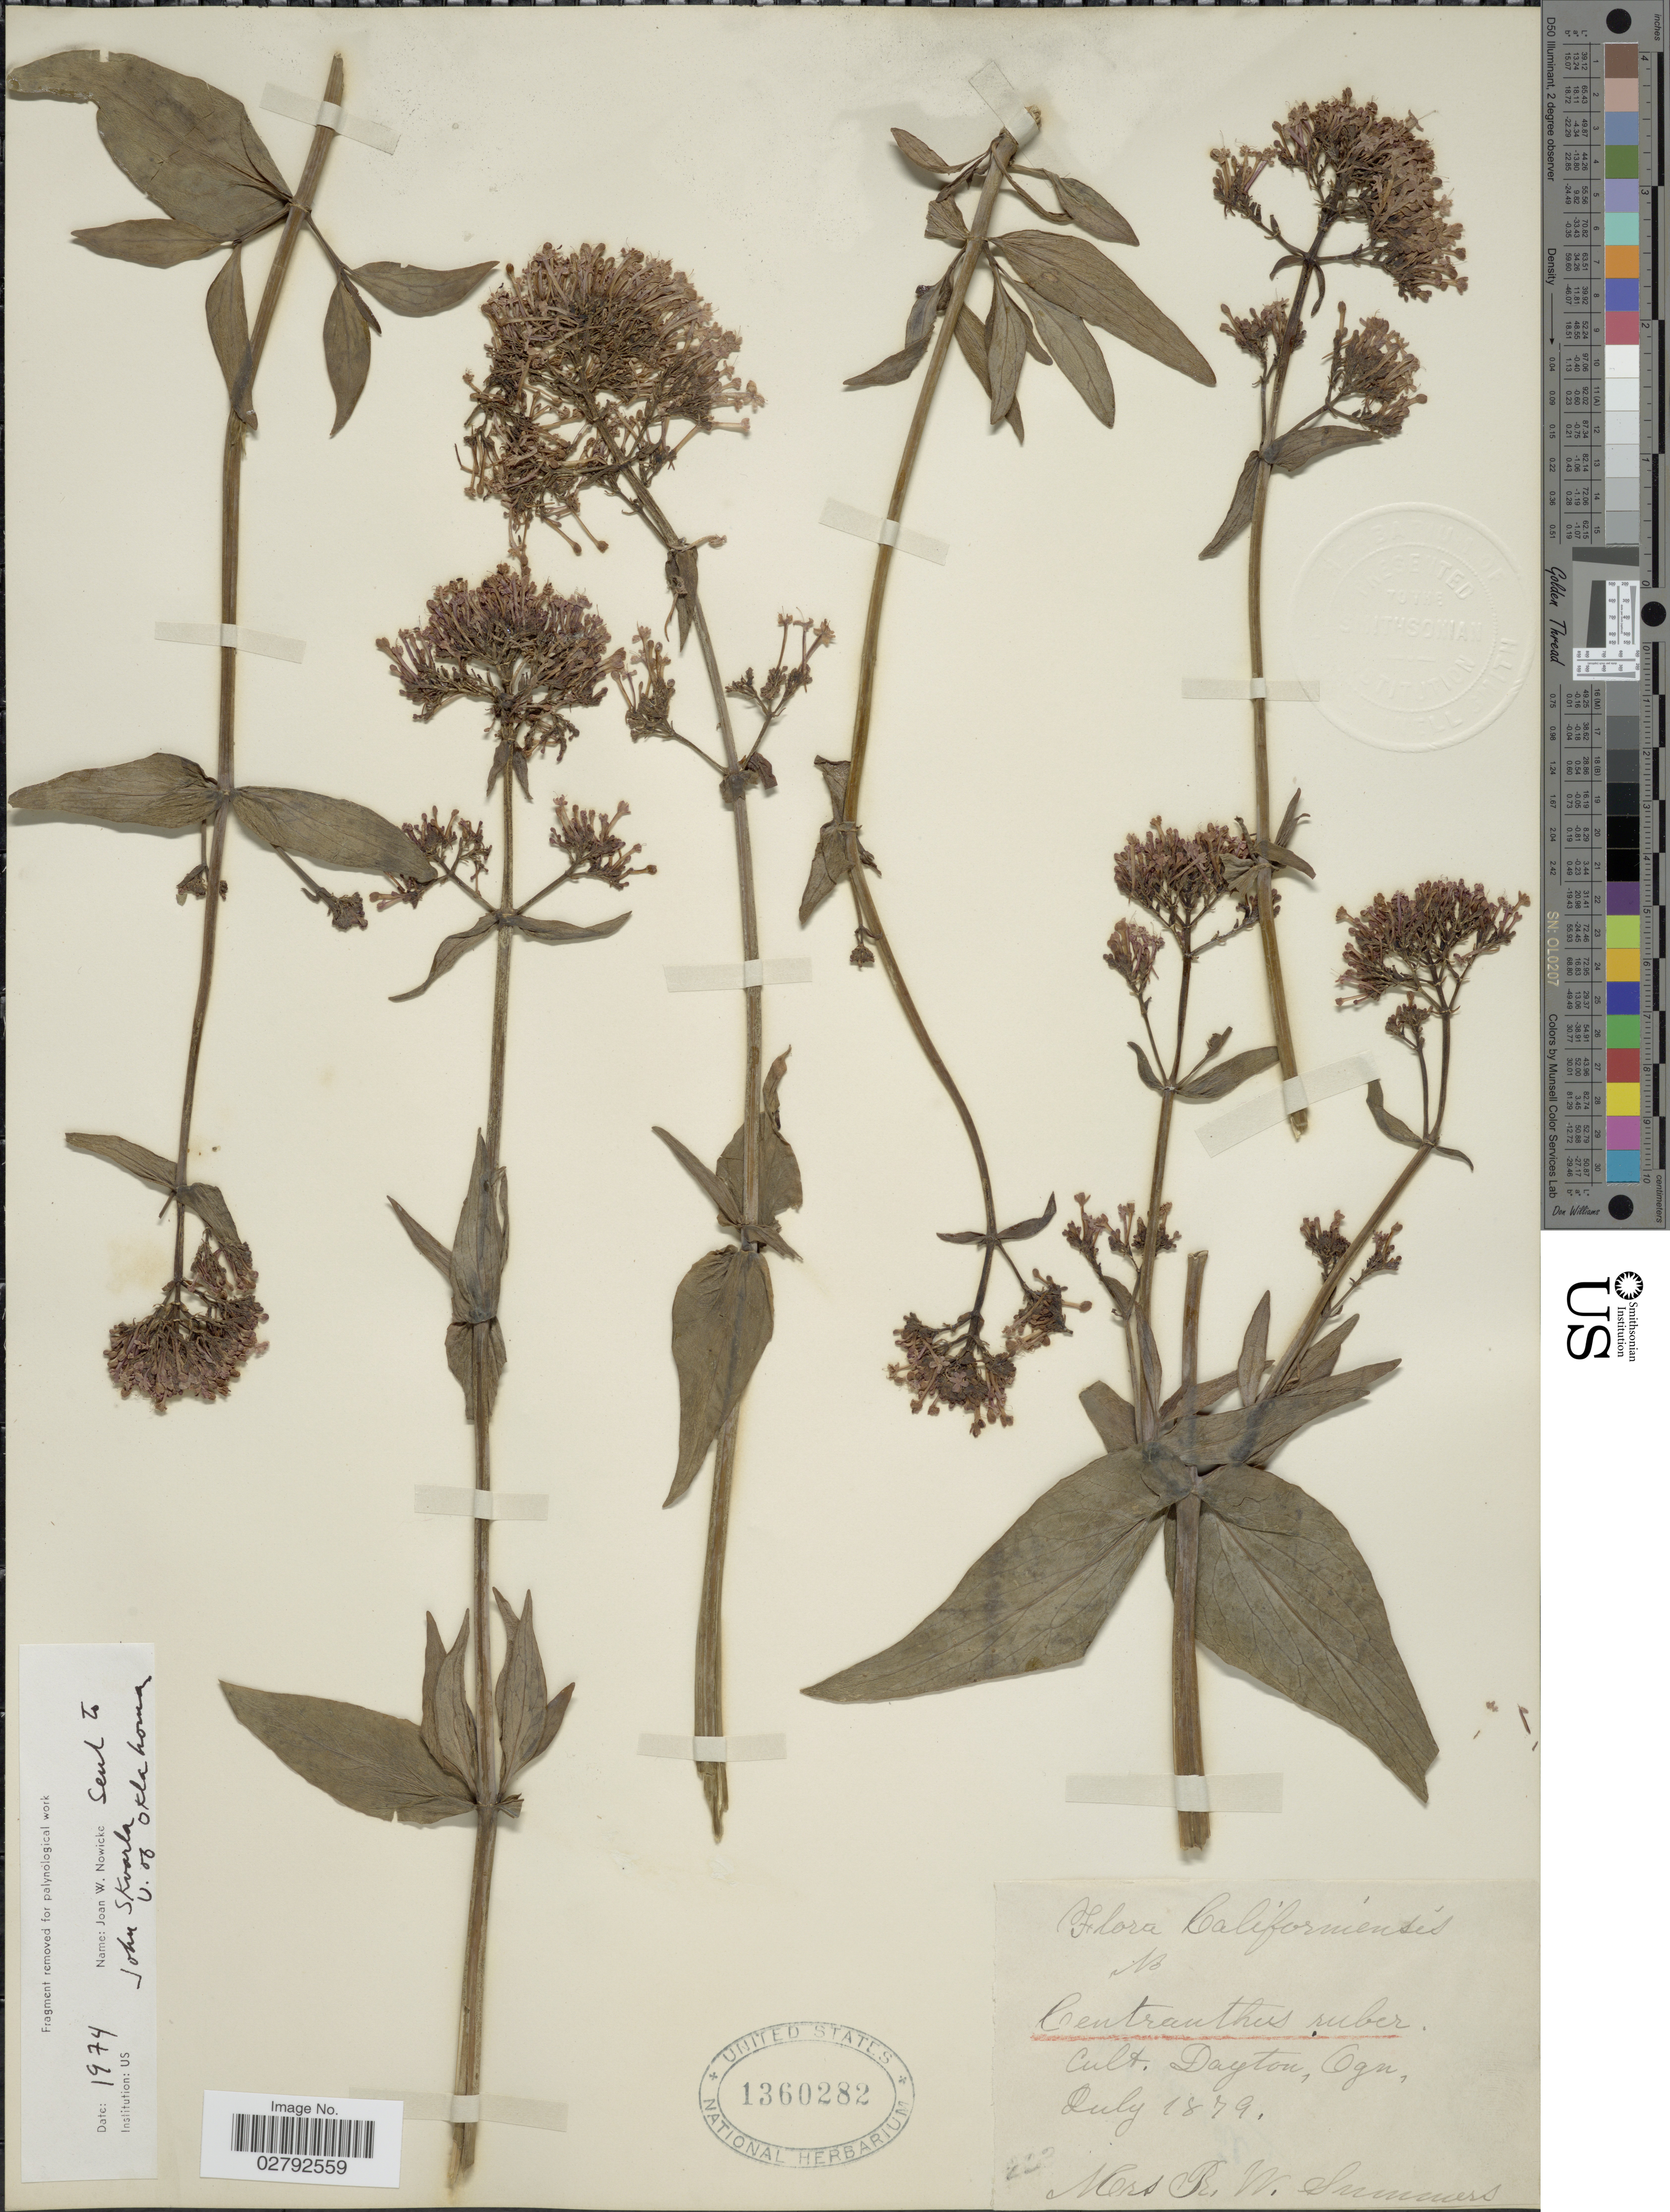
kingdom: Plantae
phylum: Tracheophyta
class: Magnoliopsida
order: Dipsacales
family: Caprifoliaceae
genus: Centranthus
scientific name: Centranthus ruber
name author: (L.) DC.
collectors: R. Summers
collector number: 223*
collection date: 1879-07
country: United States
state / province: Oregon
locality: Cult. Dayton, Ogn.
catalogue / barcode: US 1360282